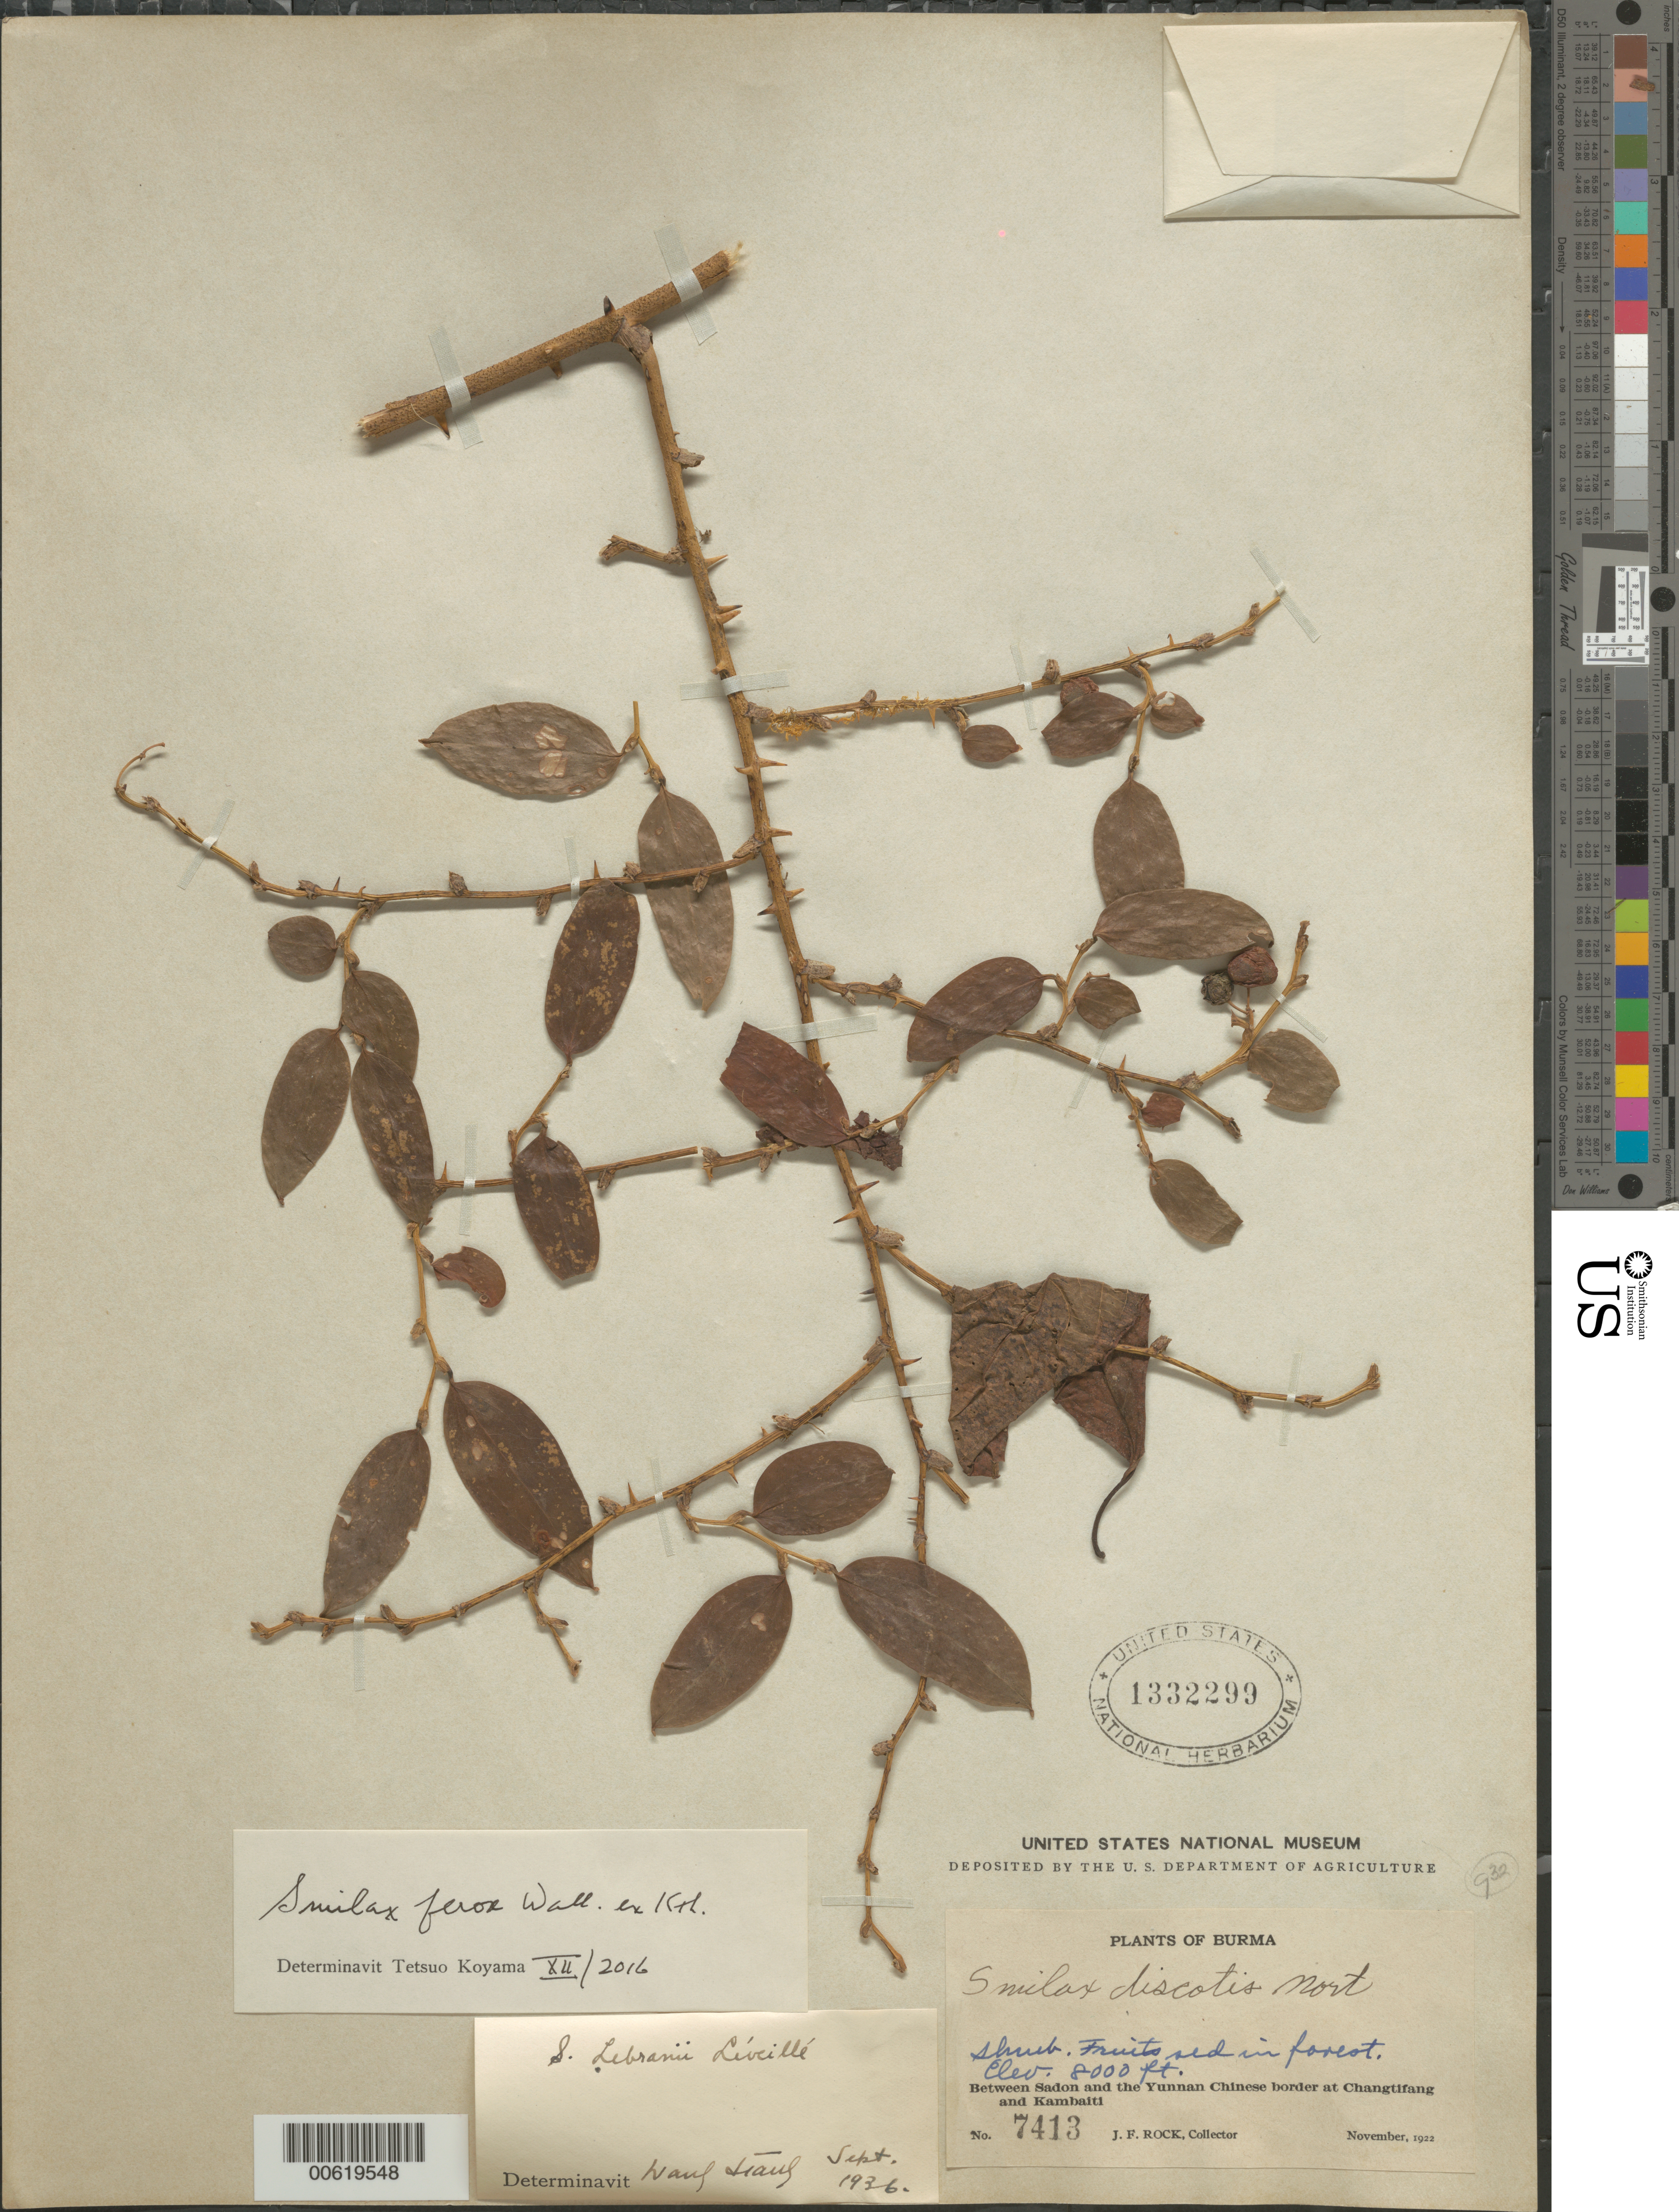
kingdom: Plantae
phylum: Tracheophyta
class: Liliopsida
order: Liliales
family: Smilacaceae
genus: Smilax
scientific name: Smilax lebrunii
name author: H. Lév.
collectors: J. F. Rock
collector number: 7413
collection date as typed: Nov 1922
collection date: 1922-11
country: Myanmar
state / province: Shan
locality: Between Sadon and the Yunnan Chinese border at Changtifang and Kambaiti.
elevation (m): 2438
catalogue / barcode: US 1332299